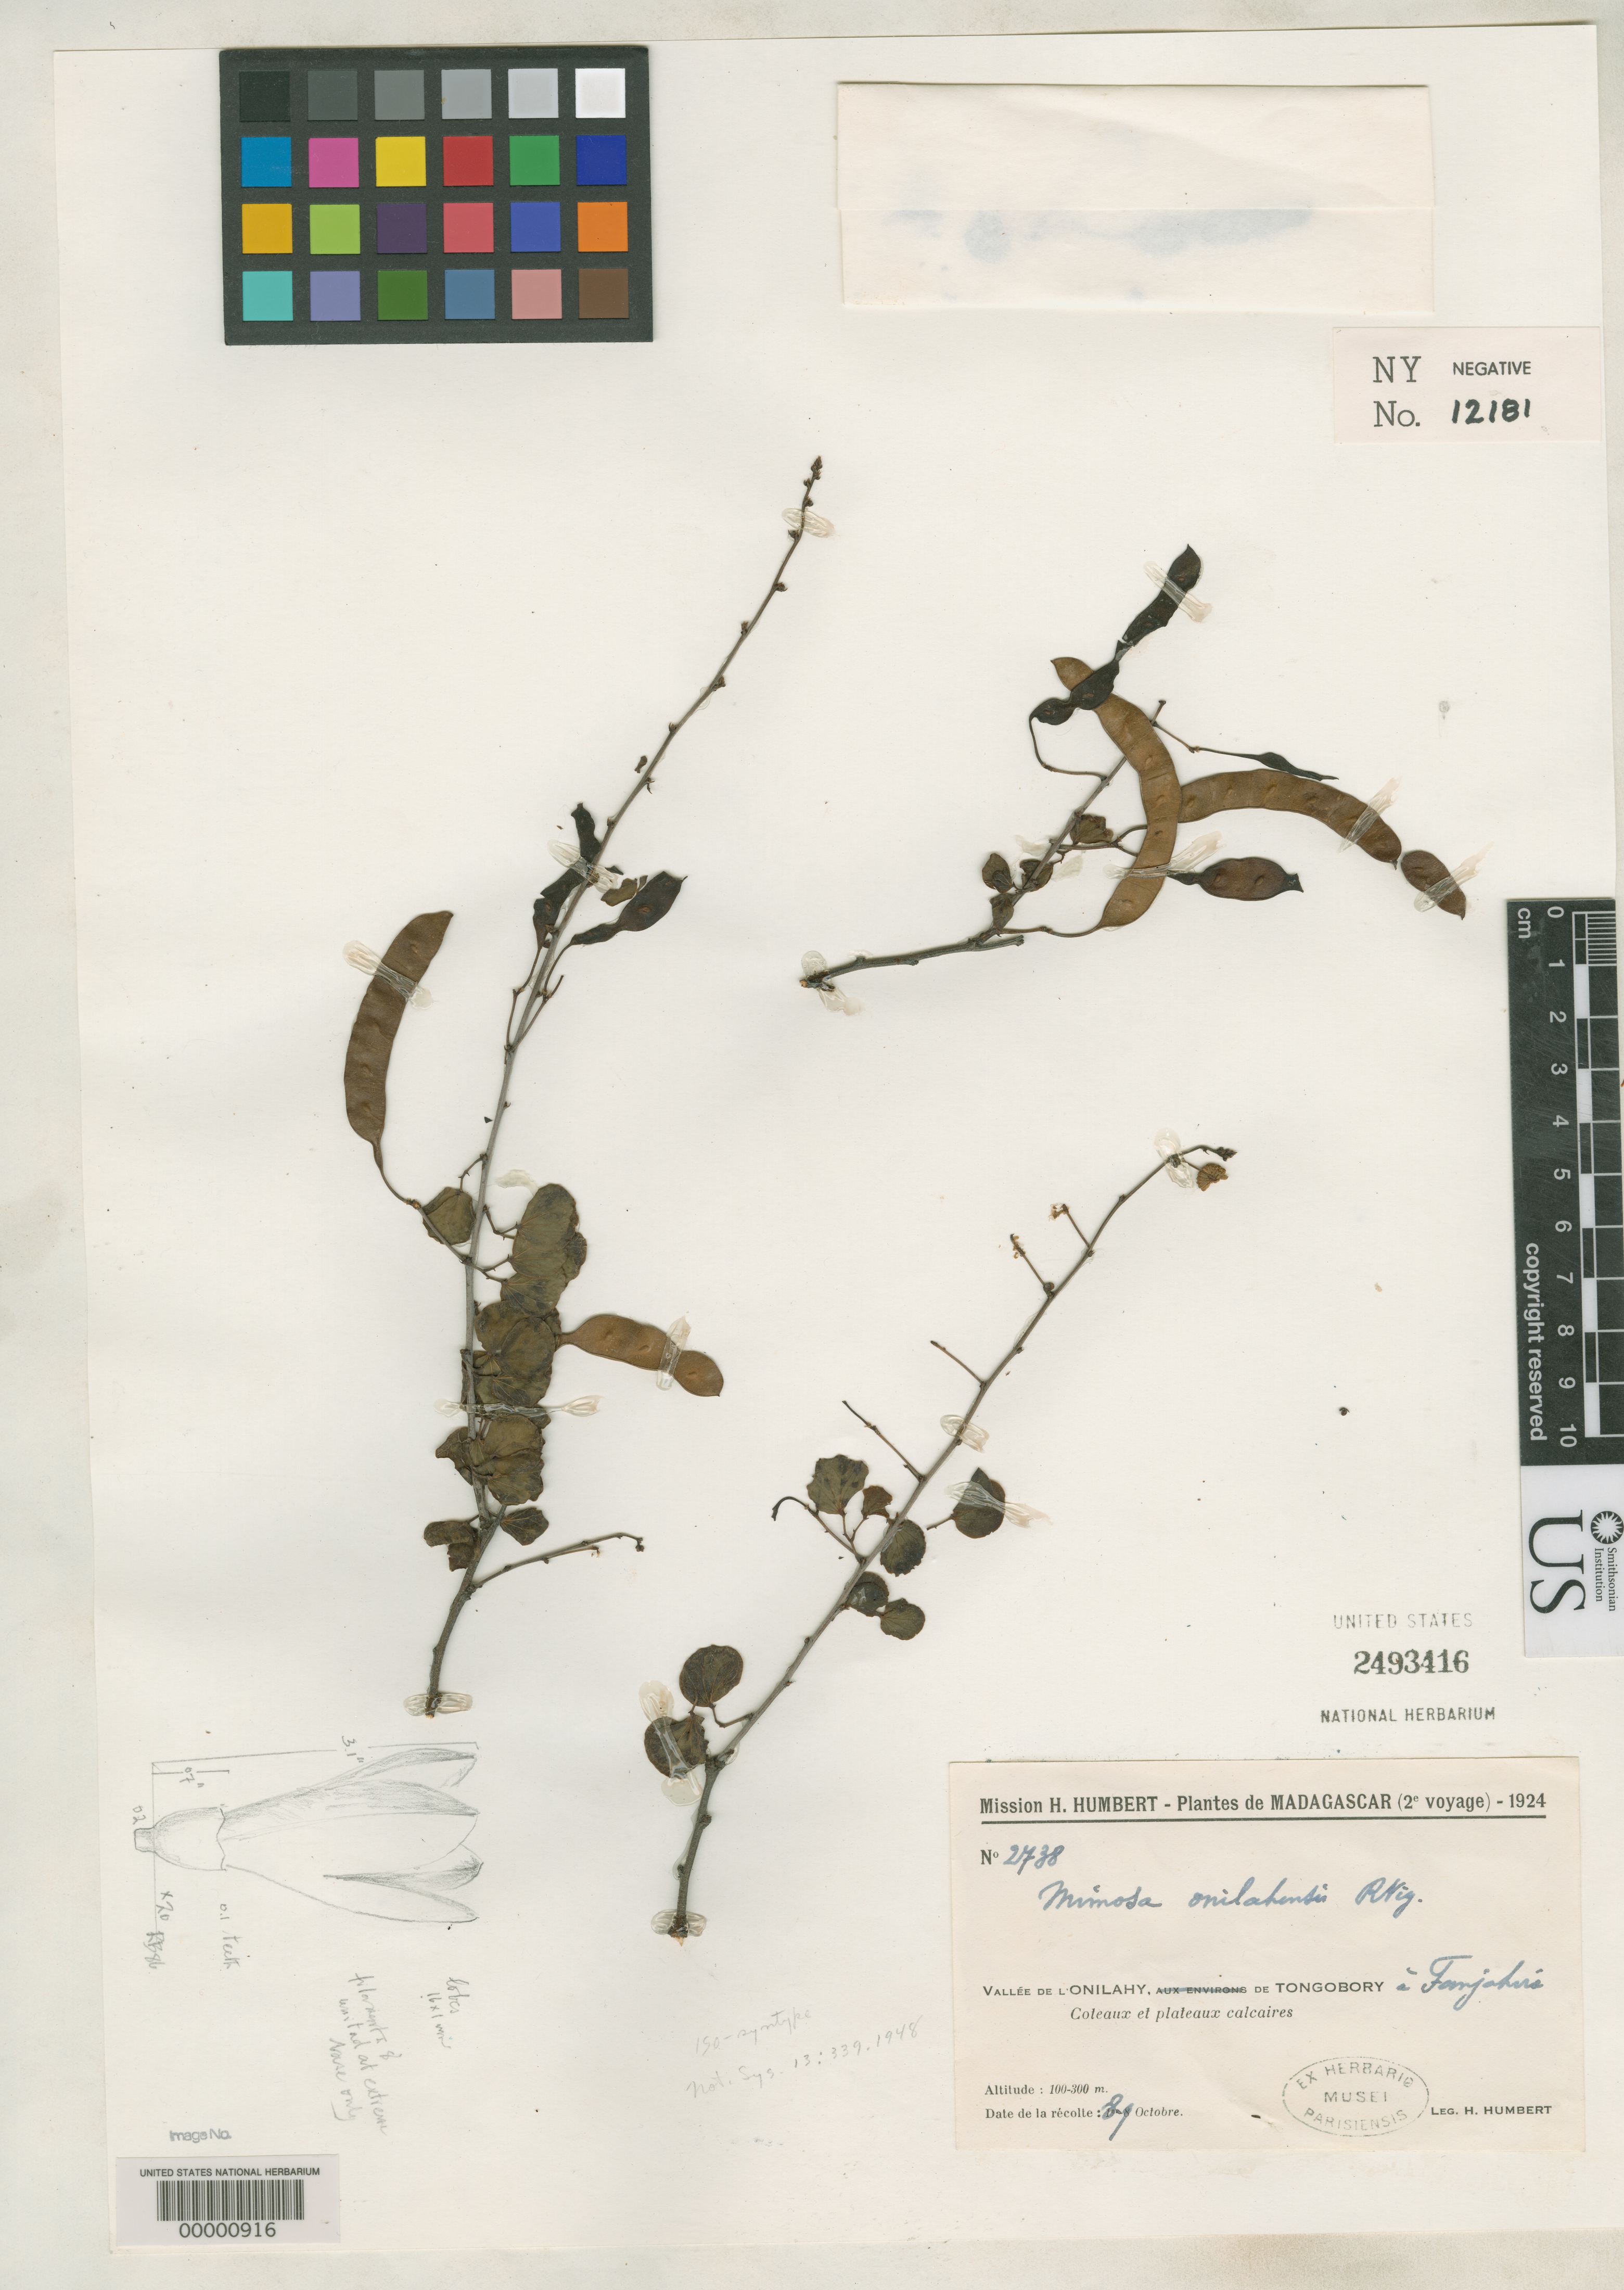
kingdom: Plantae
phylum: Tracheophyta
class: Magnoliopsida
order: Fabales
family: Fabaceae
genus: Mimosa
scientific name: Mimosa onilahensis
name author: R. Vig.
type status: Isosyntype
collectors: H. Humbert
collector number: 2738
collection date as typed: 1924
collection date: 1924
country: Madagascar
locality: Vallee de l'Onilahy de Tongobory.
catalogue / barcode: US 2493416